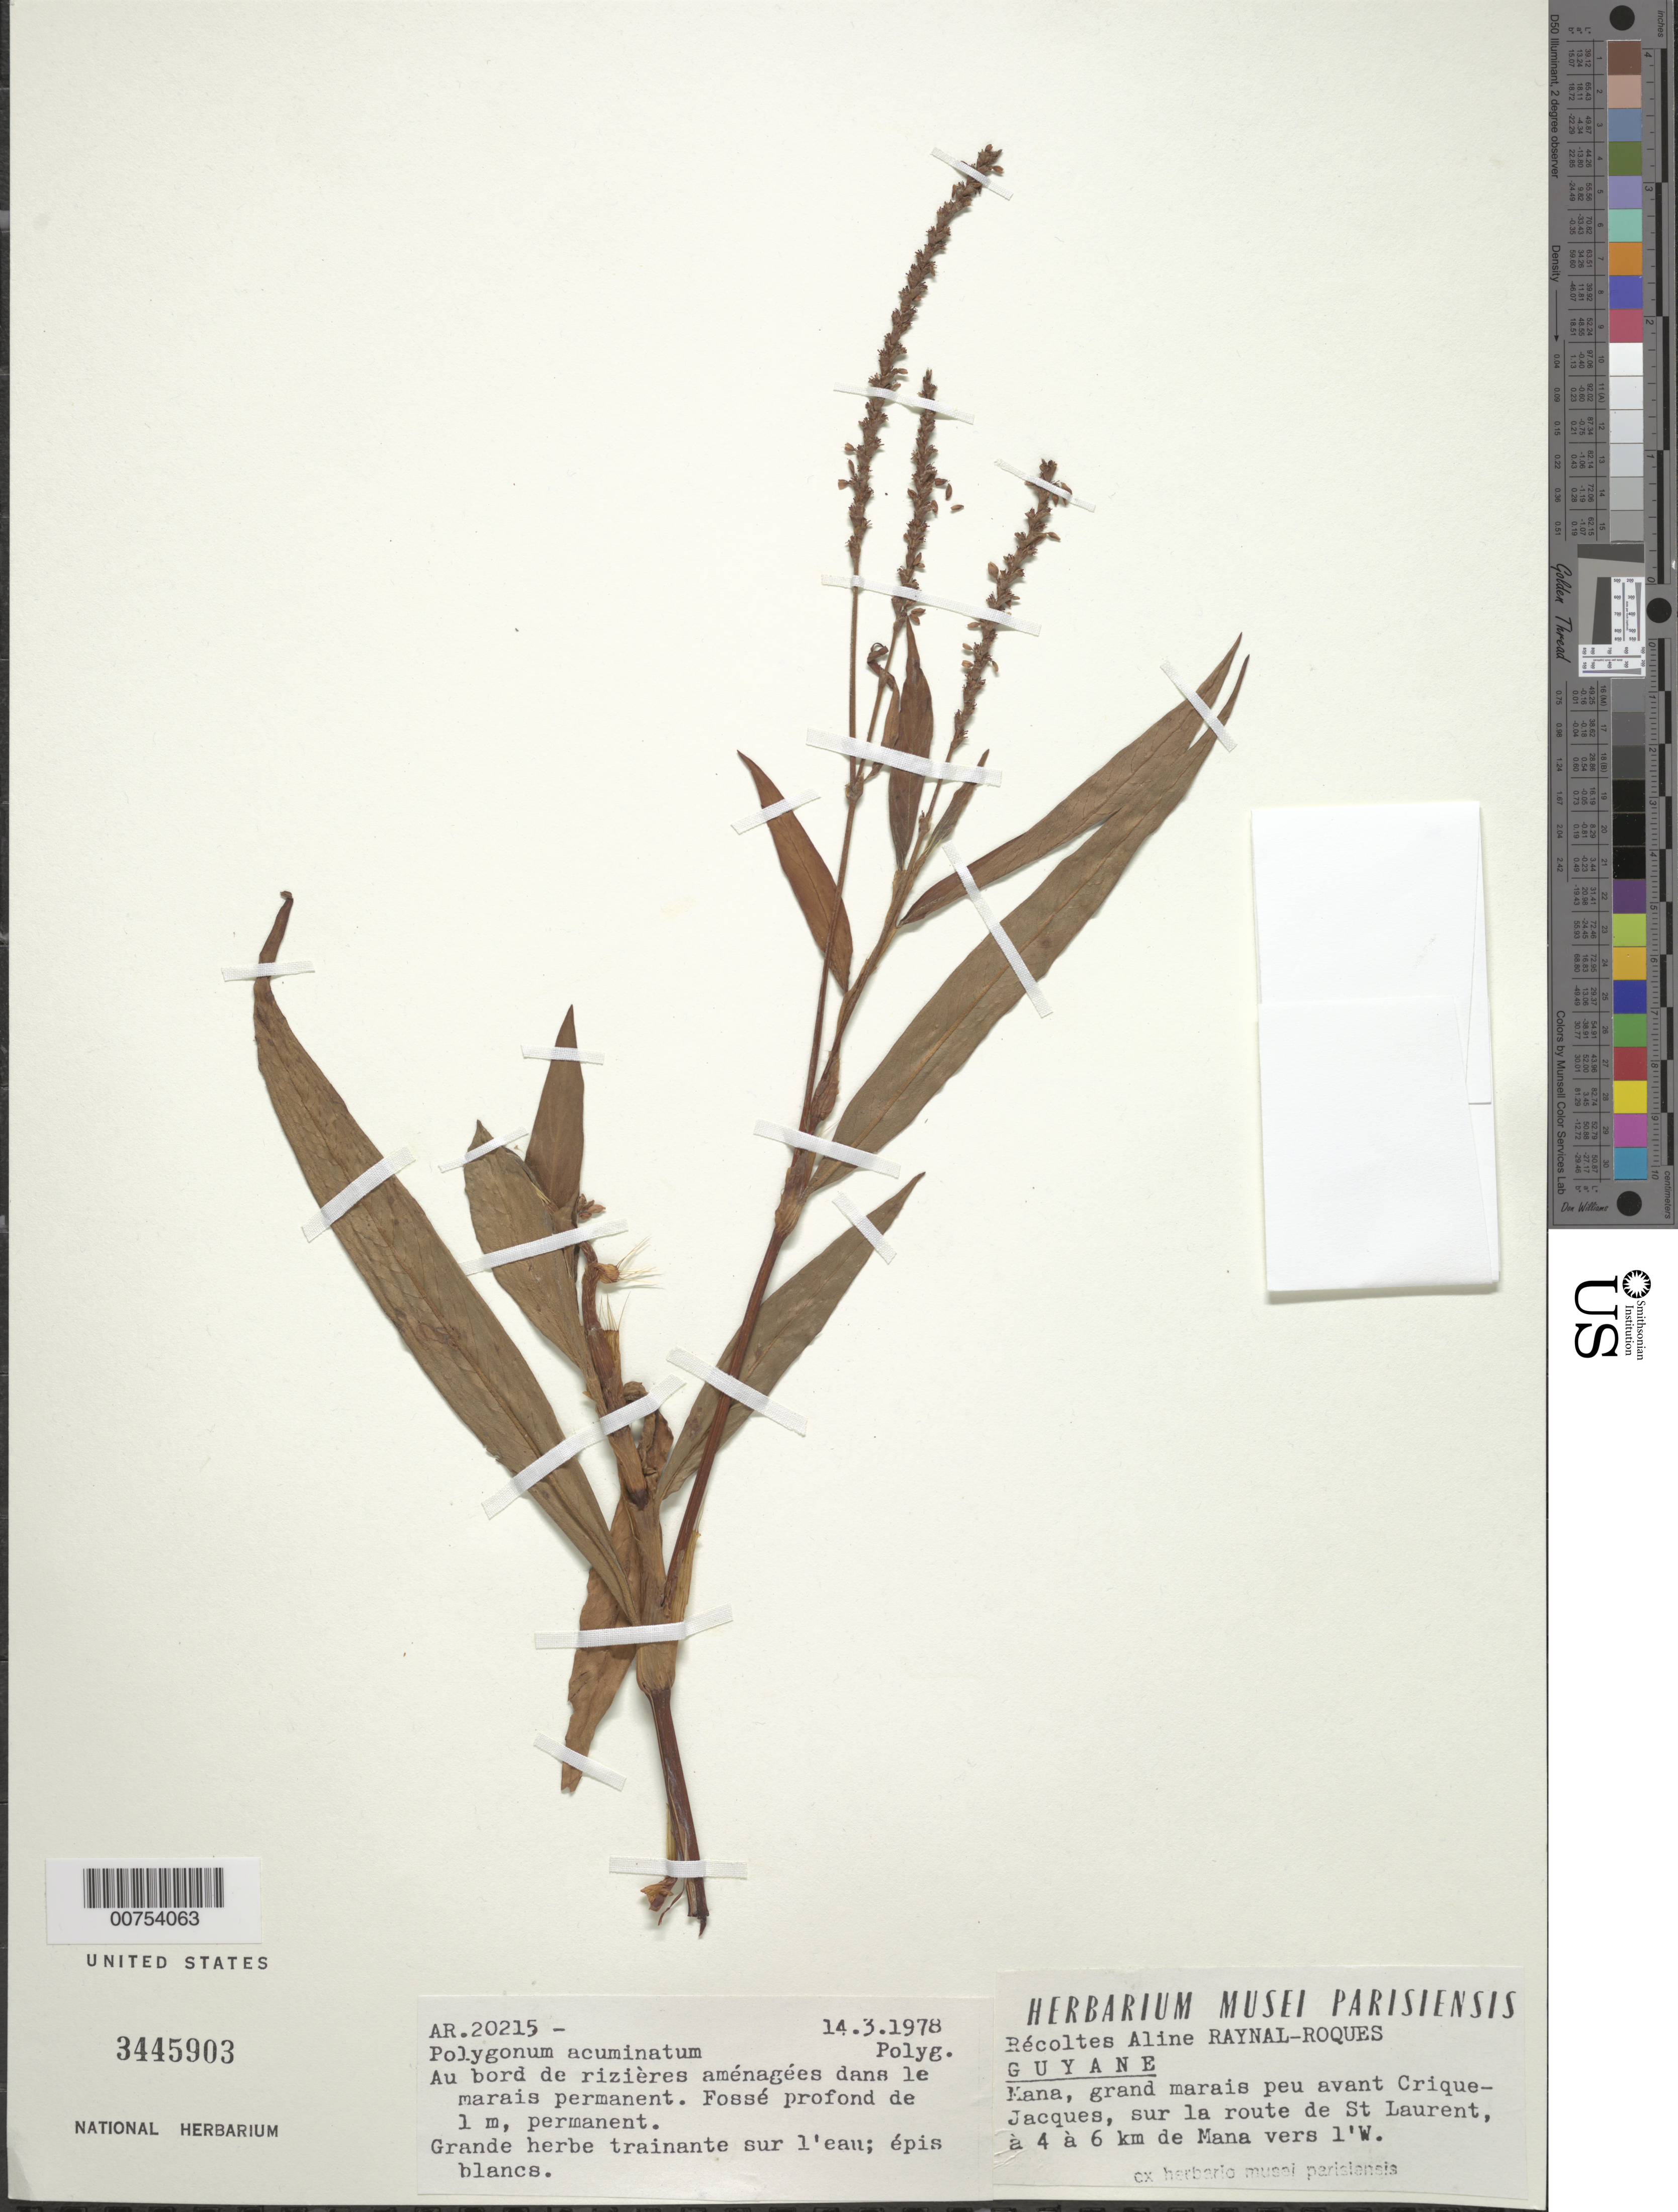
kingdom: Plantae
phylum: Tracheophyta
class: Magnoliopsida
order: Caryophyllales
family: Polygonaceae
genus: Polygonum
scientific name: Polygonum acuminatum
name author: Kunth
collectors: A. M. Raynal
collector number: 20215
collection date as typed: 14-Mar-78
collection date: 1978-03-14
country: French Guiana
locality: Crique Jacques, sur la route de St. Laurent, 4-6 km W de Mana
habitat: Au bord de rizieres amenagees dans le marais permanent; fosse profond de 1 m, permanent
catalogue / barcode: US 3445903